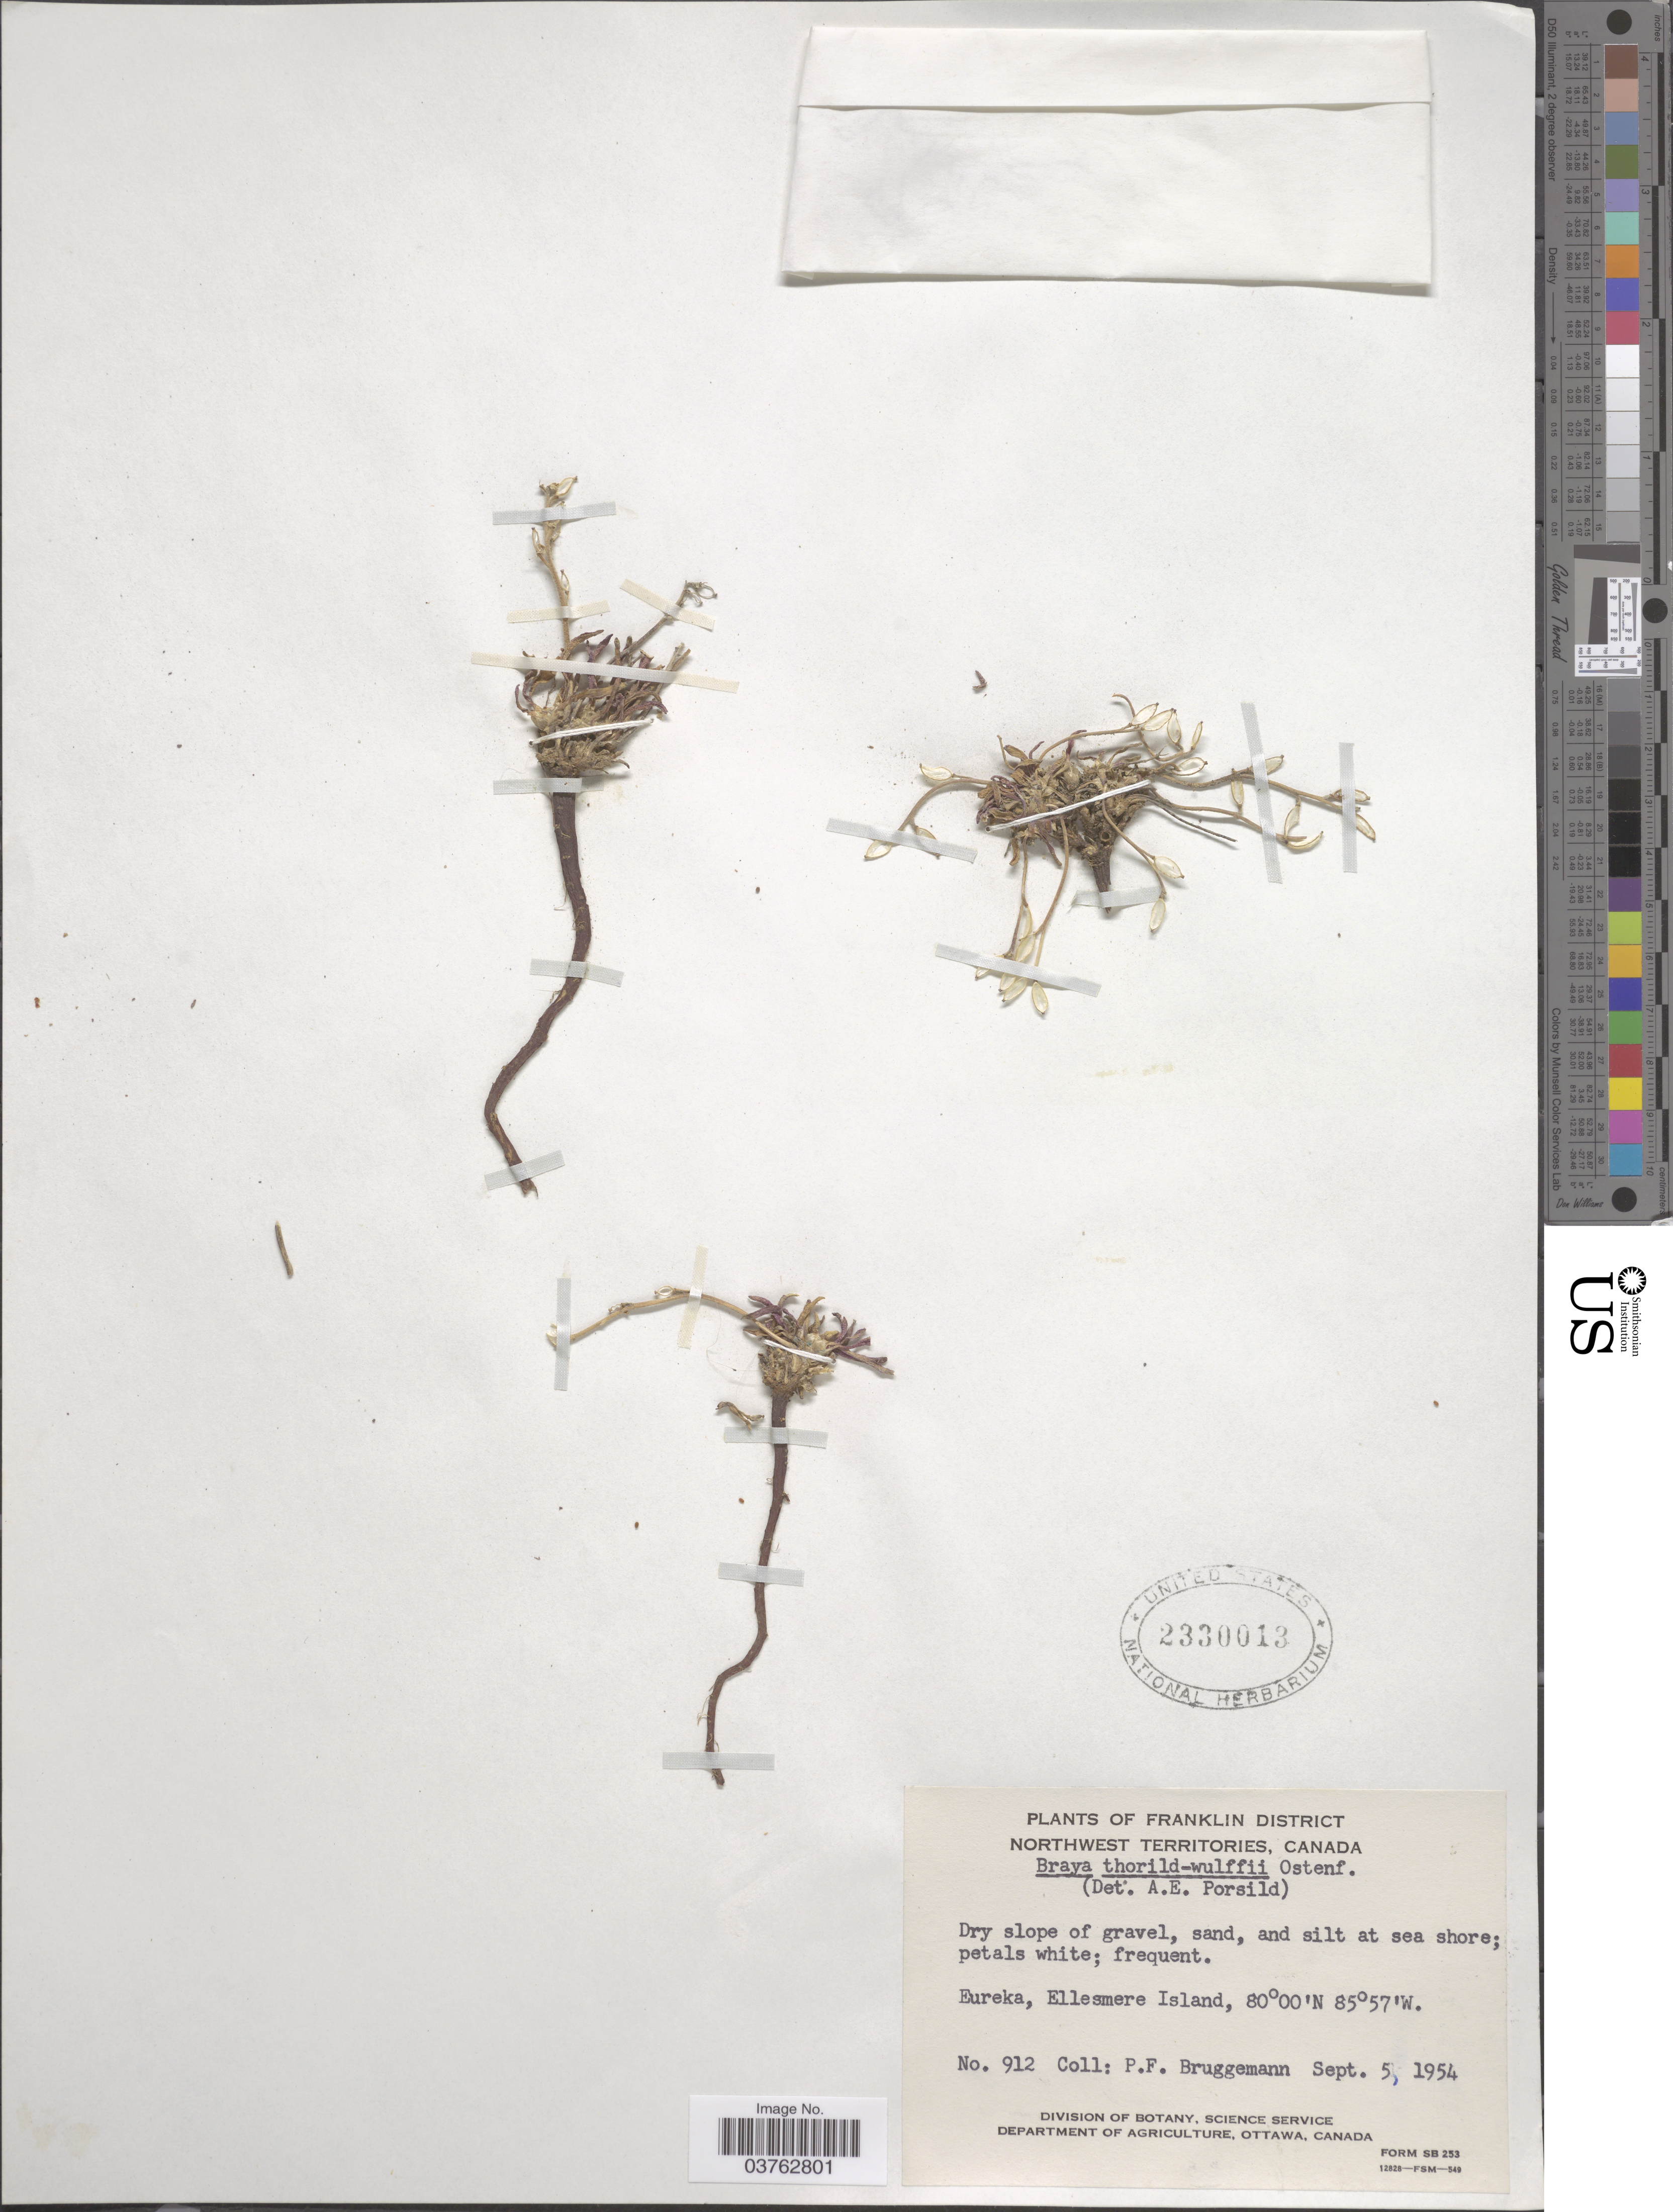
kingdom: Plantae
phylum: Tracheophyta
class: Magnoliopsida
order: Brassicales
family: Brassicaceae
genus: Braya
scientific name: Braya thorild-wulffii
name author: Ostenf.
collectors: P. Bruggemann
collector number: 912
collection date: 1954-09-05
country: Canada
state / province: Northwest Territories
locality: Franklin District. Eureka, Ellesmere Island.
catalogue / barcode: US 2330013